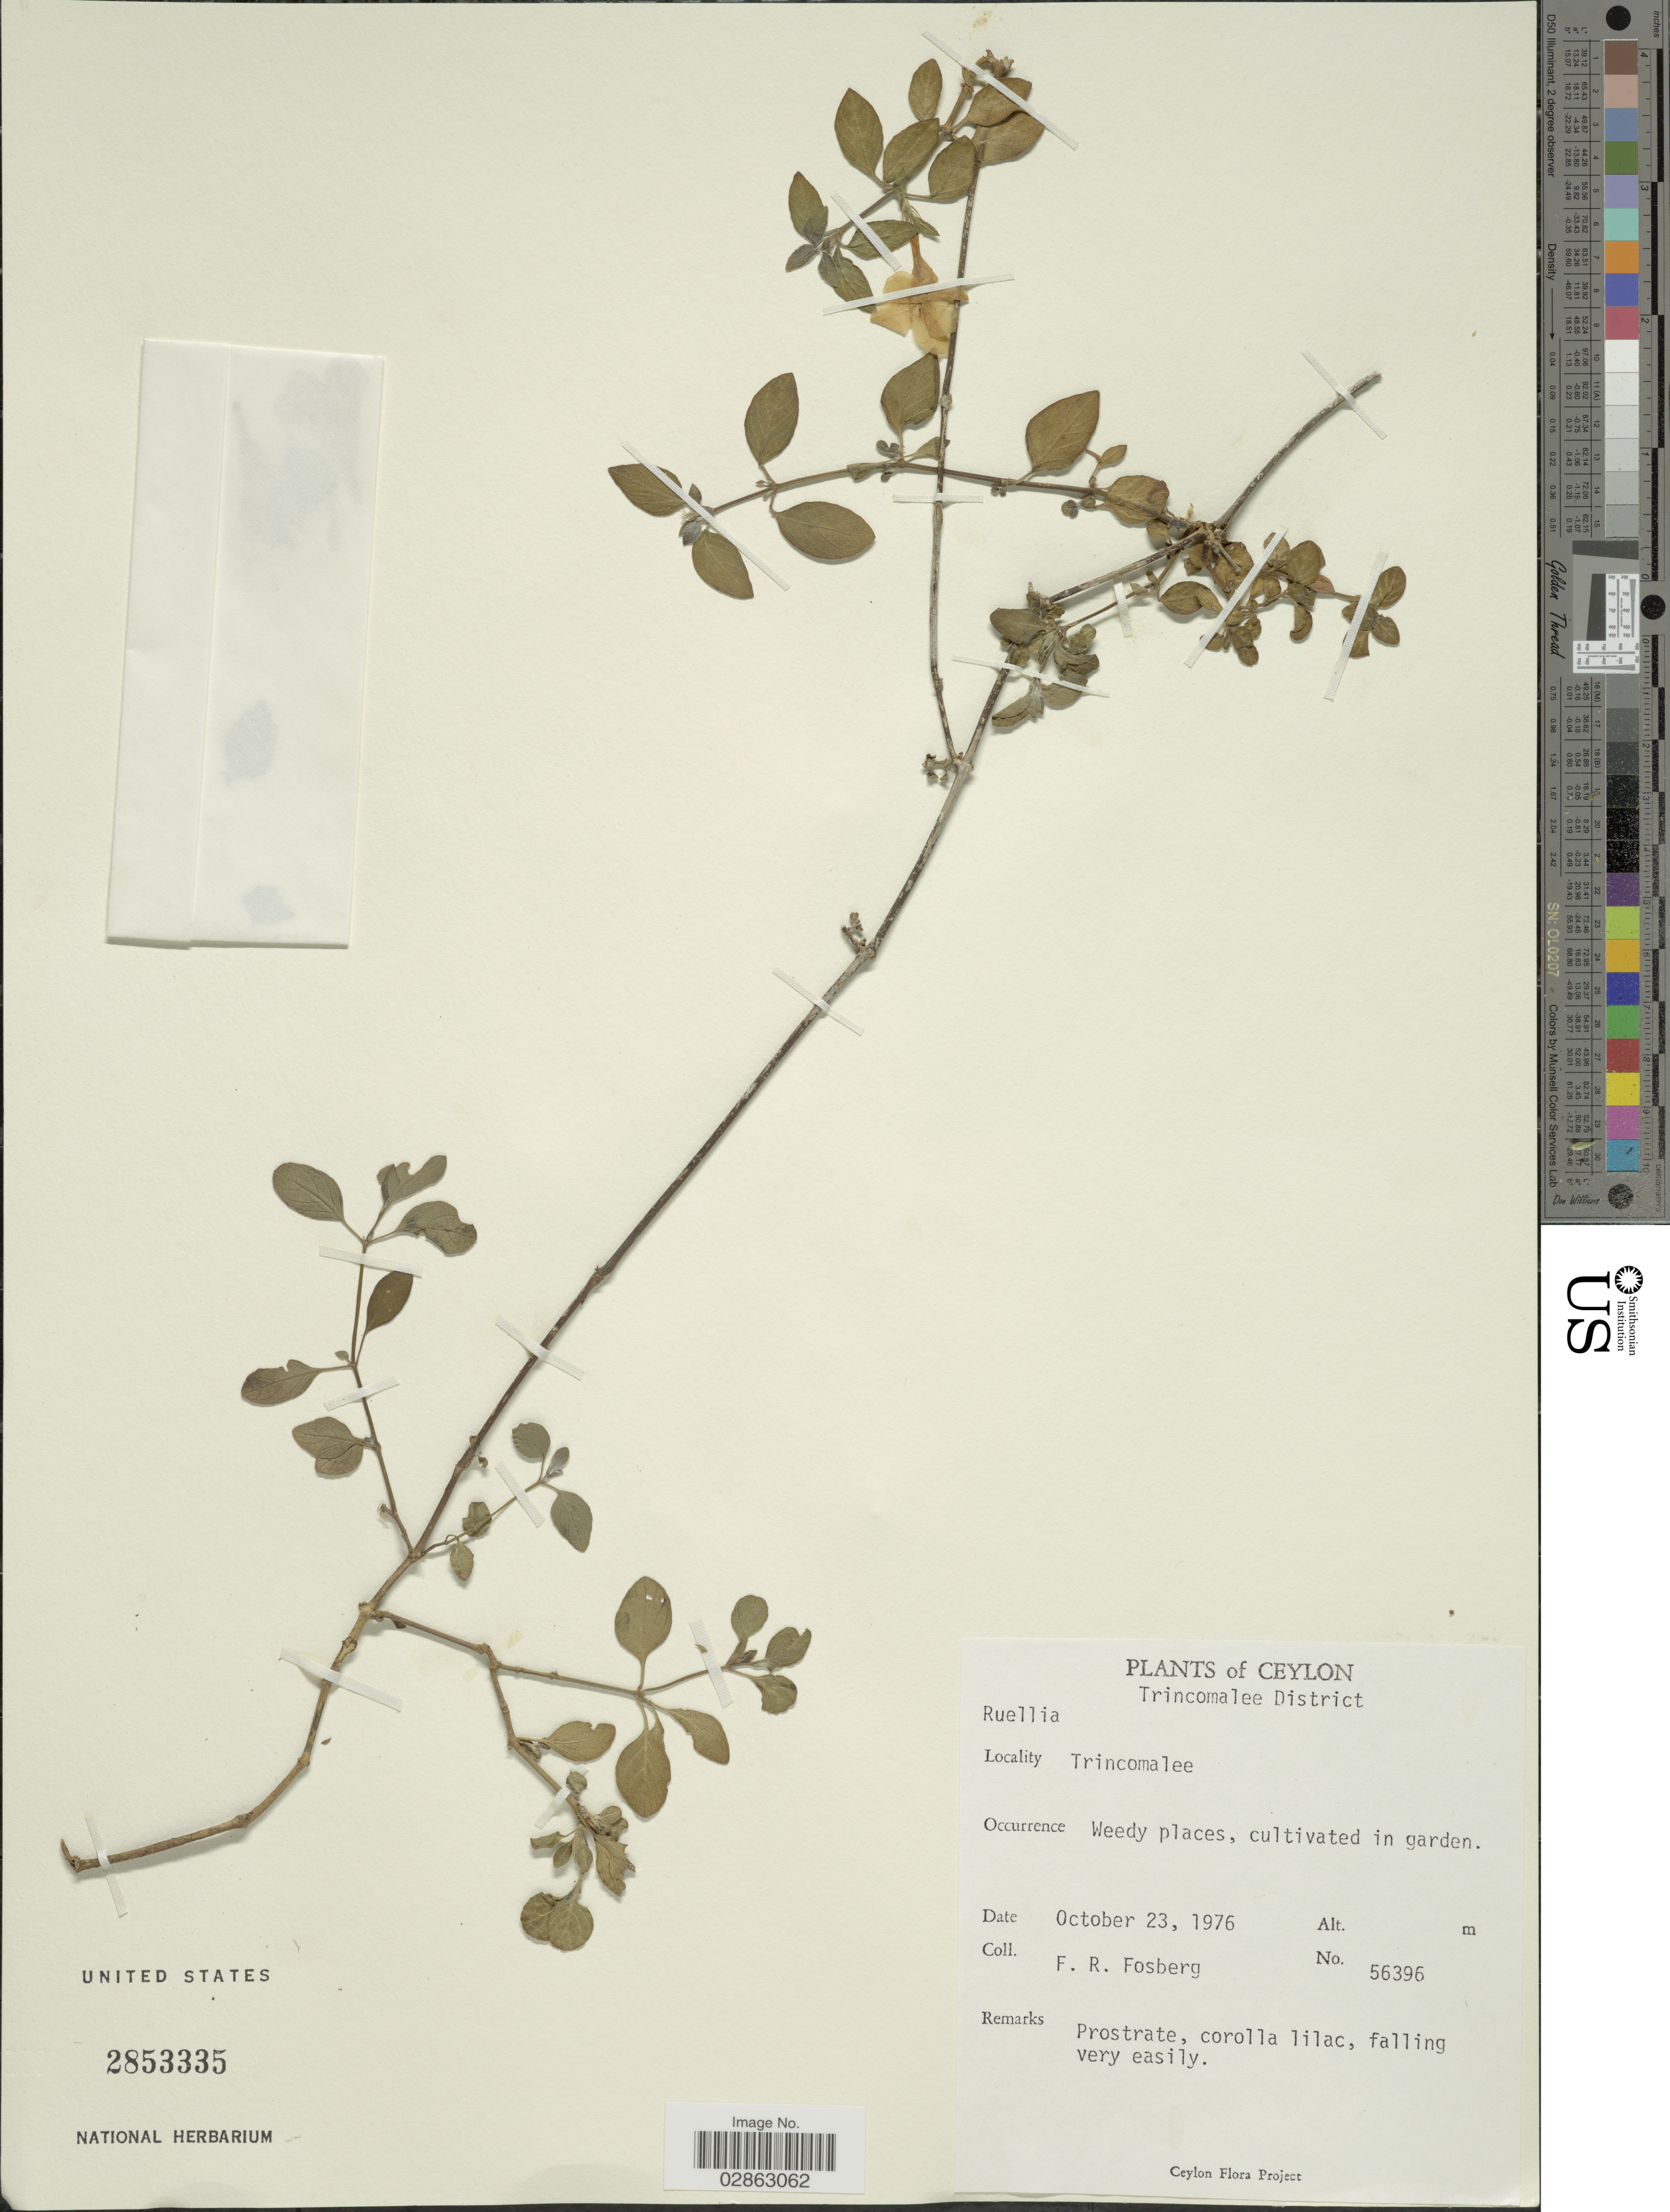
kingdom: Plantae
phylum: Tracheophyta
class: Magnoliopsida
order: Lamiales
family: Acanthaceae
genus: Ruellia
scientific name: Ruellia sp.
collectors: F. R. Fosberg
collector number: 56396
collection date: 1976-10-23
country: Sri Lanka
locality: Ceylon. Trincomalee District. Trincomalee.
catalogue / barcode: US 2853335